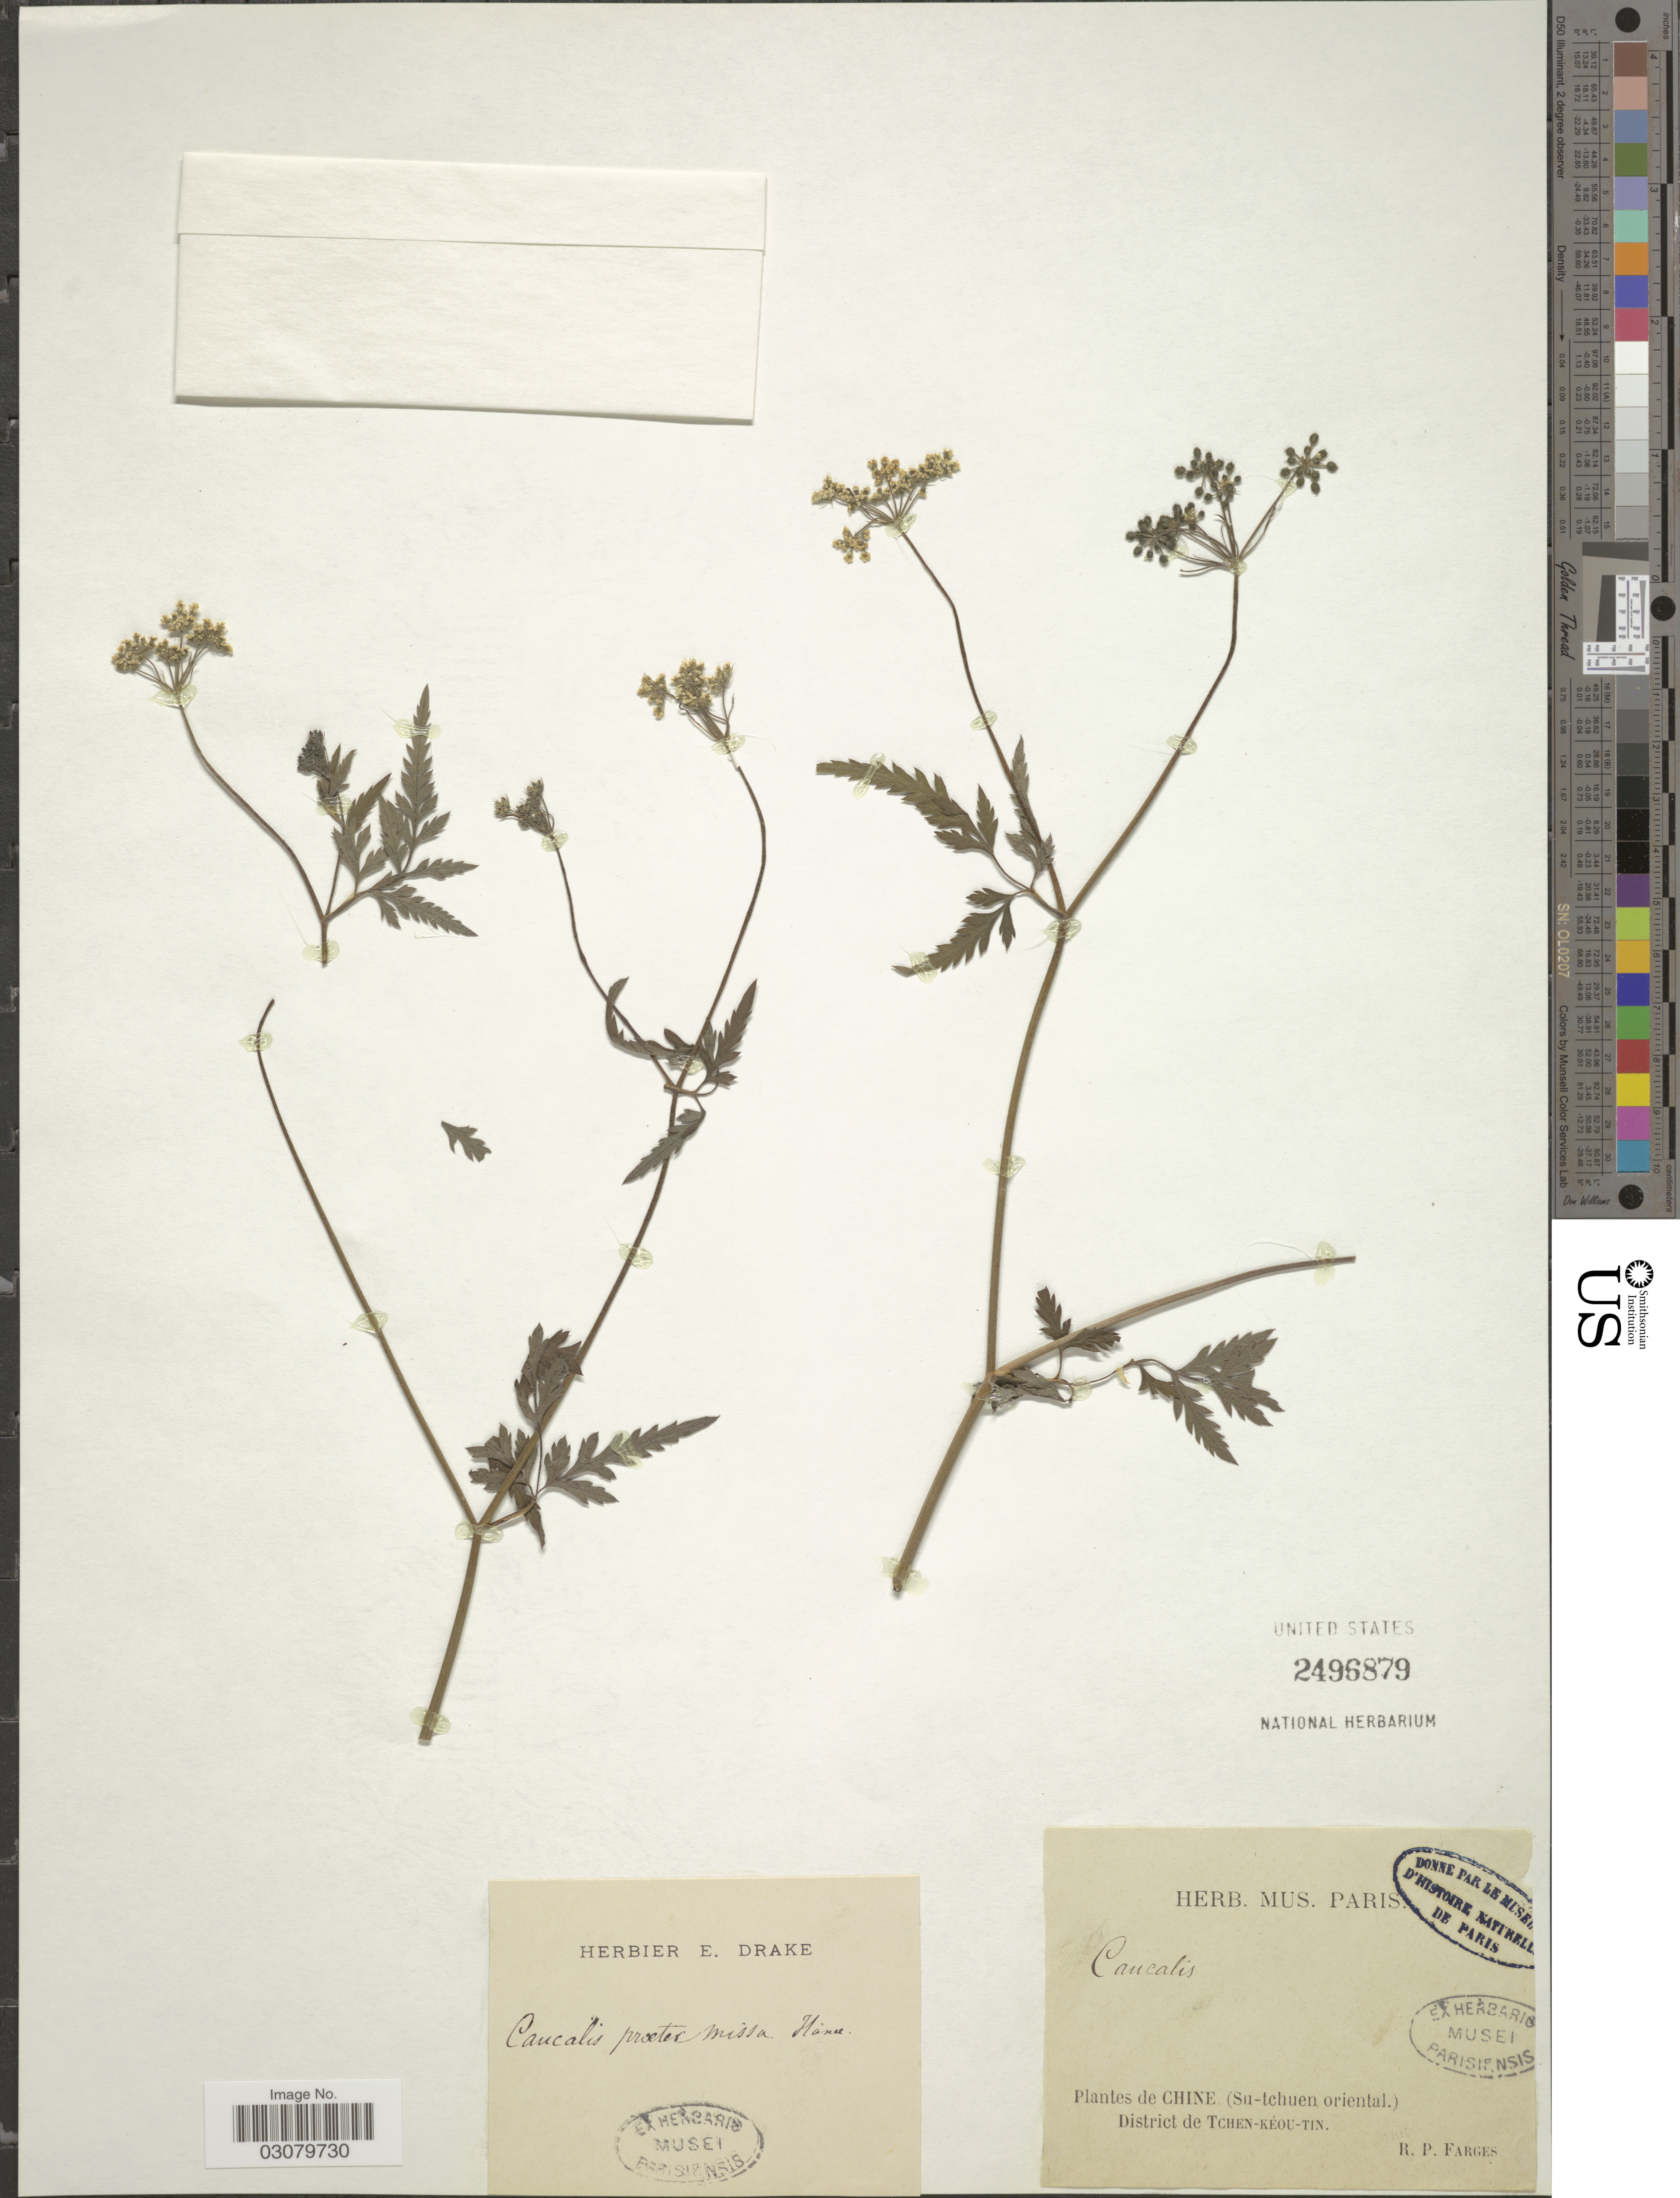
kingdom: Plantae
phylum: Tracheophyta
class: Magnoliopsida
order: Apiales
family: Apiaceae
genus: Caucalis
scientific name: Caucalis praetermissa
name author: (Hance) Franch.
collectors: R. Farges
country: China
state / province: Sichuan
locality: (Su-tchuen oriental) District de Tchen-Kéou-Tin.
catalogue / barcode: US 2496879